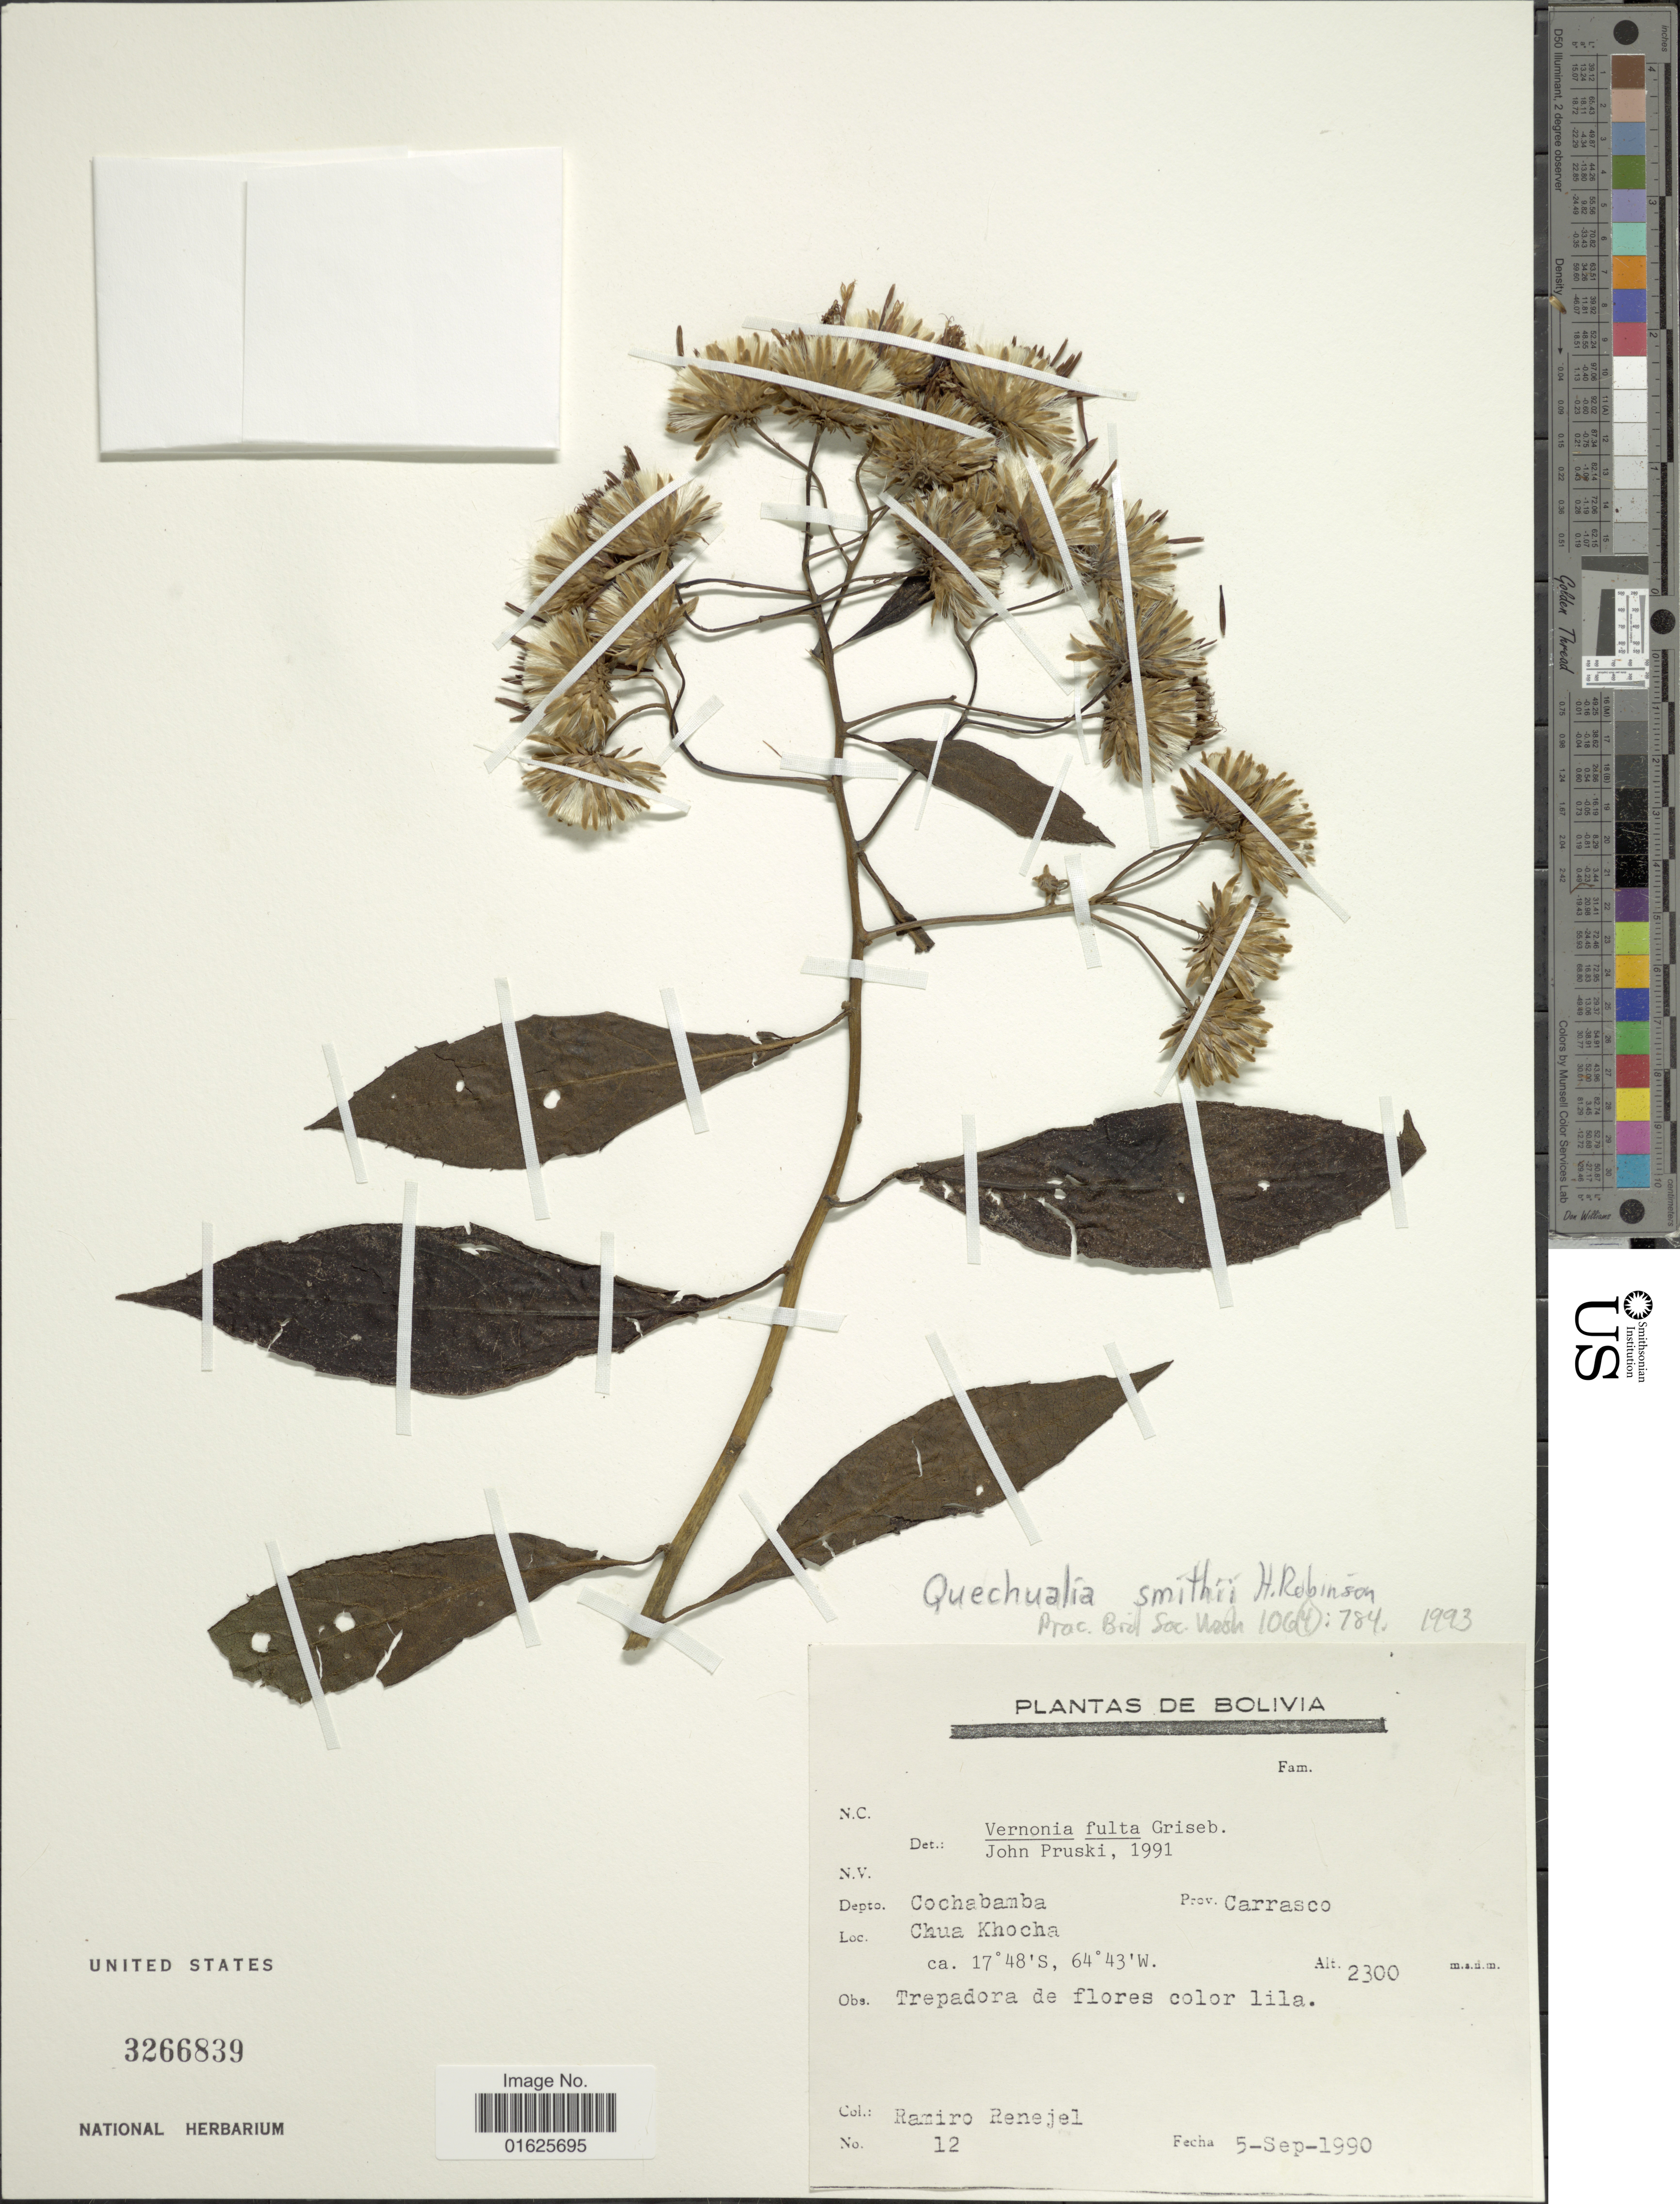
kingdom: Plantae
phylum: Tracheophyta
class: Magnoliopsida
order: Asterales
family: Asteraceae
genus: Quechualia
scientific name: Quechualia smithii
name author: H. Rob.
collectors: R. Renejel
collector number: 12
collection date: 1990-09-05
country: Bolivia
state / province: Cochabamba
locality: Department of Cochabamba, Province of Carrasco, Chua Khocha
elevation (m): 2300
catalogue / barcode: US 3266839